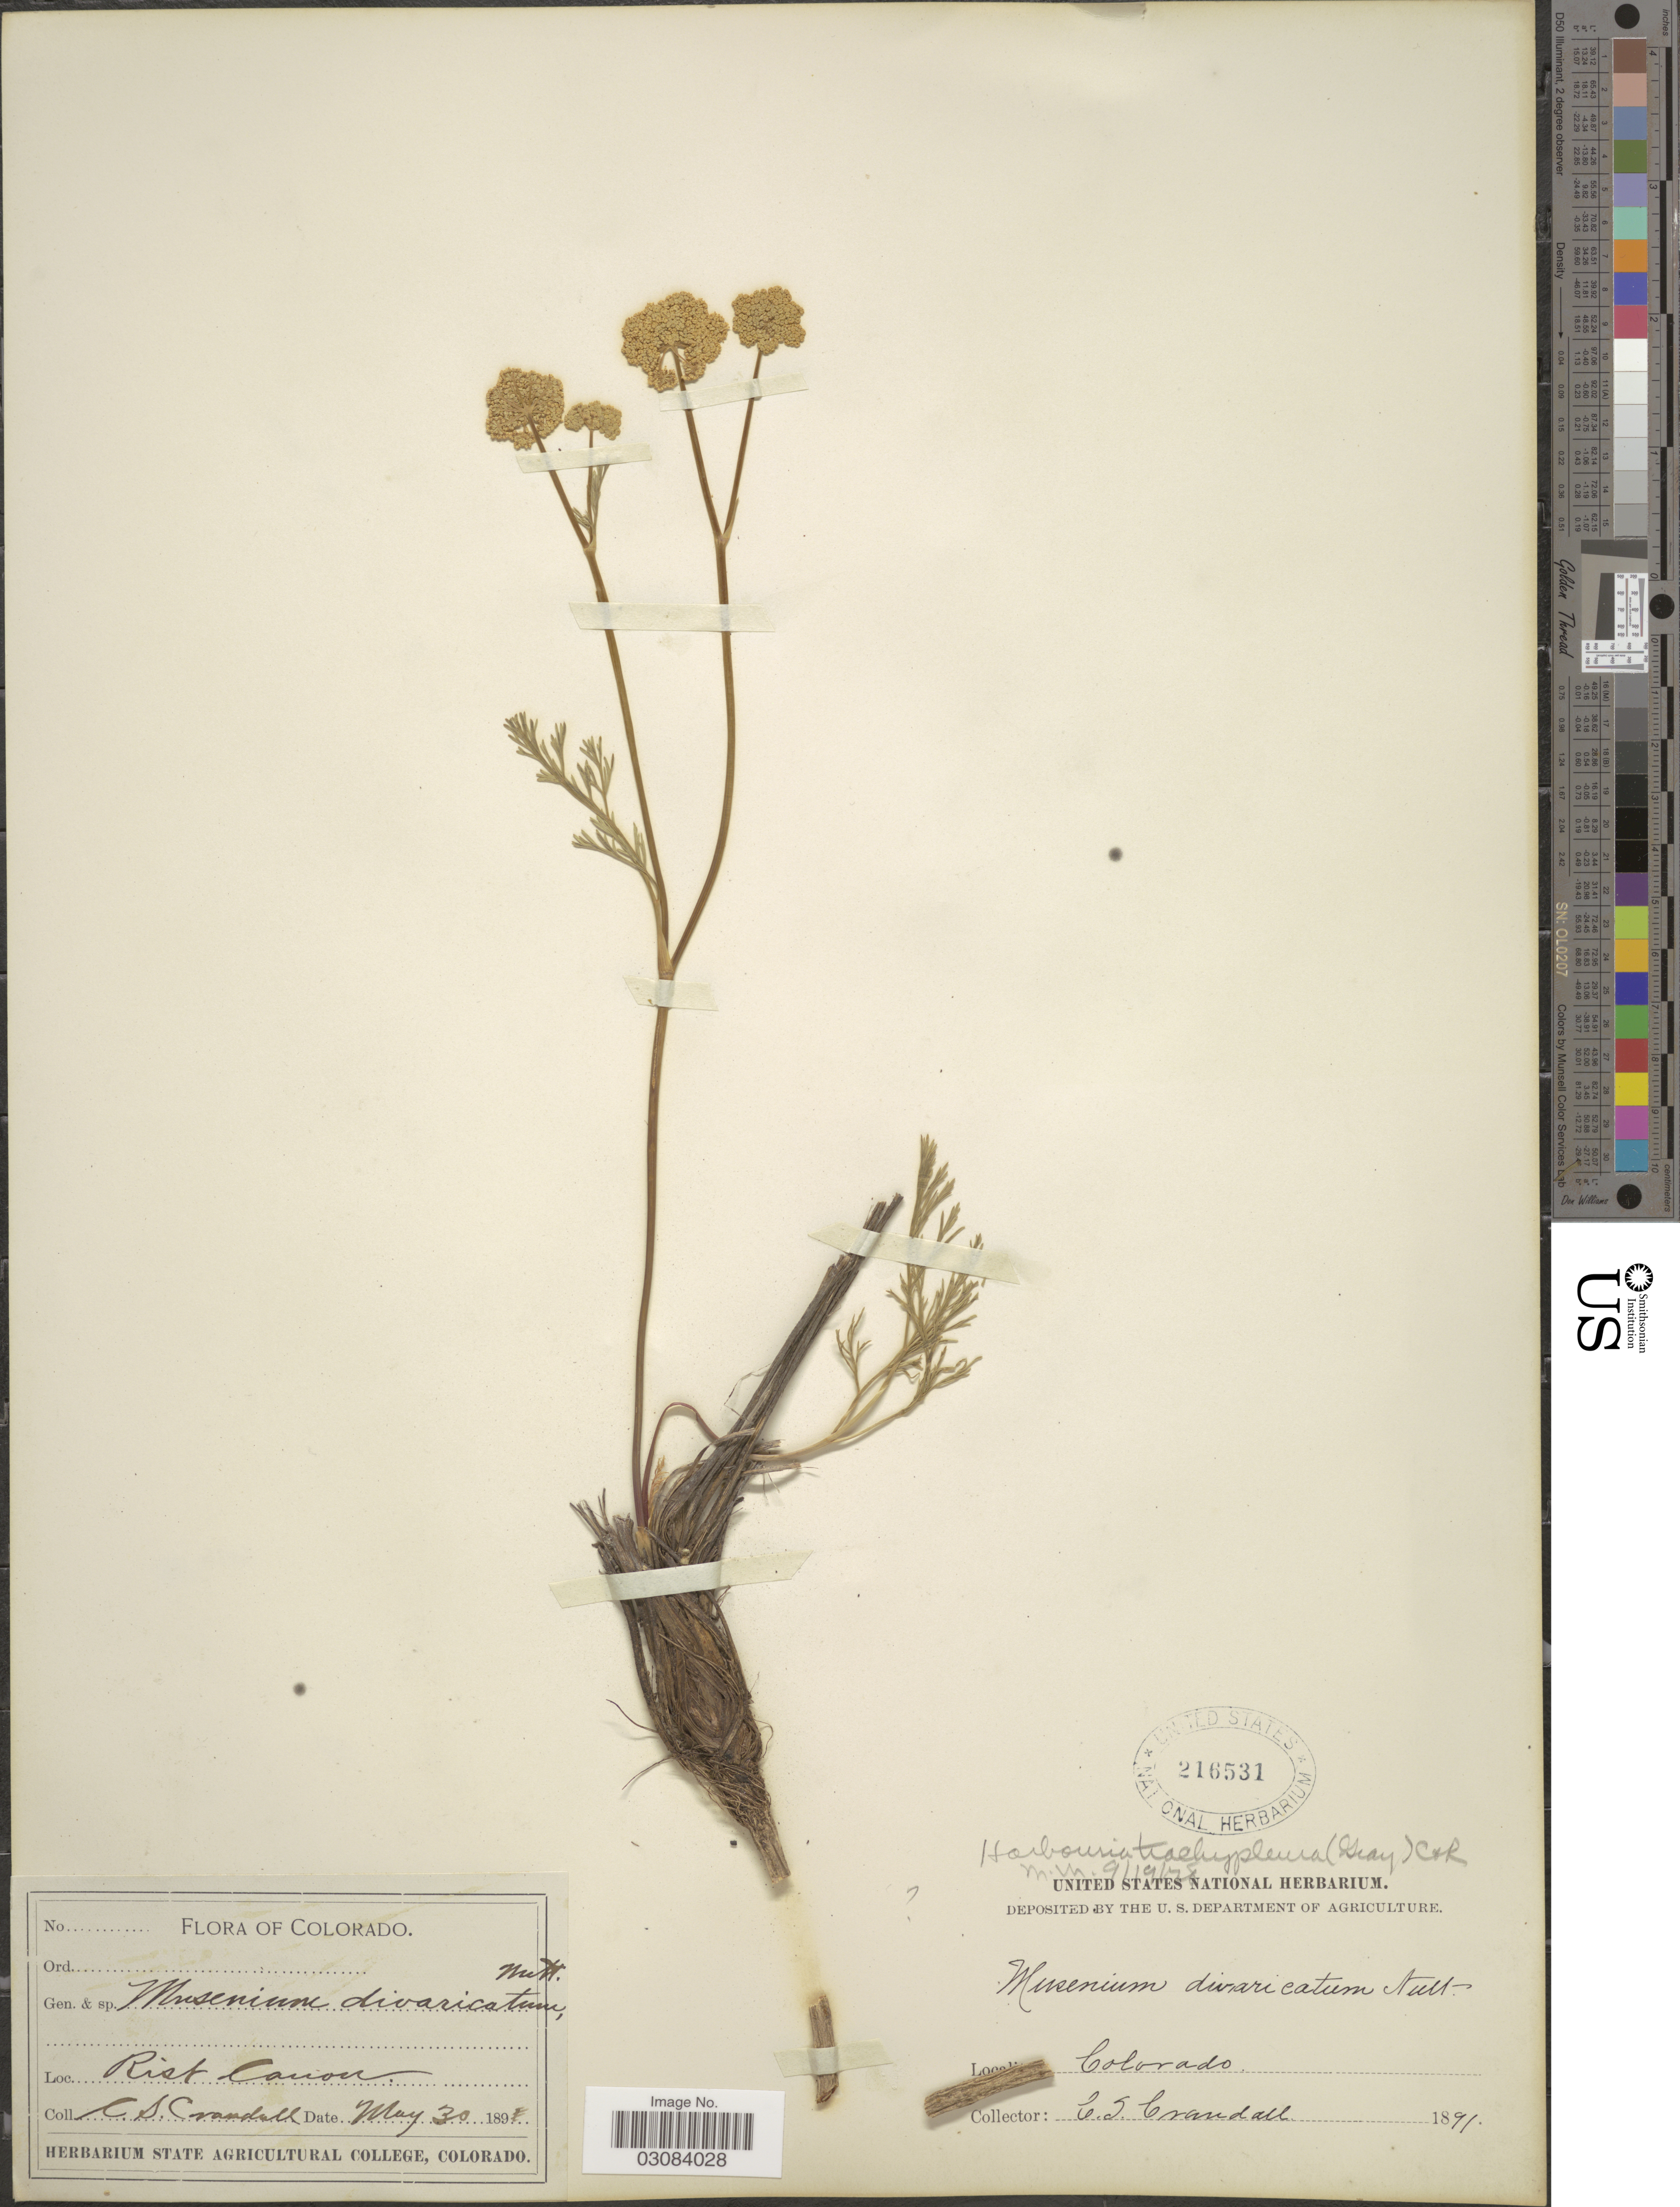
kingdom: Plantae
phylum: Tracheophyta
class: Magnoliopsida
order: Apiales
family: Apiaceae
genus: Harbouria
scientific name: Harbouria trachypleura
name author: (A. Gray) J.M. Coult. & Rose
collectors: C. Crandall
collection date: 1891-05-30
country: United States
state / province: Colorado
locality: Rist Canon.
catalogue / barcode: US 216531